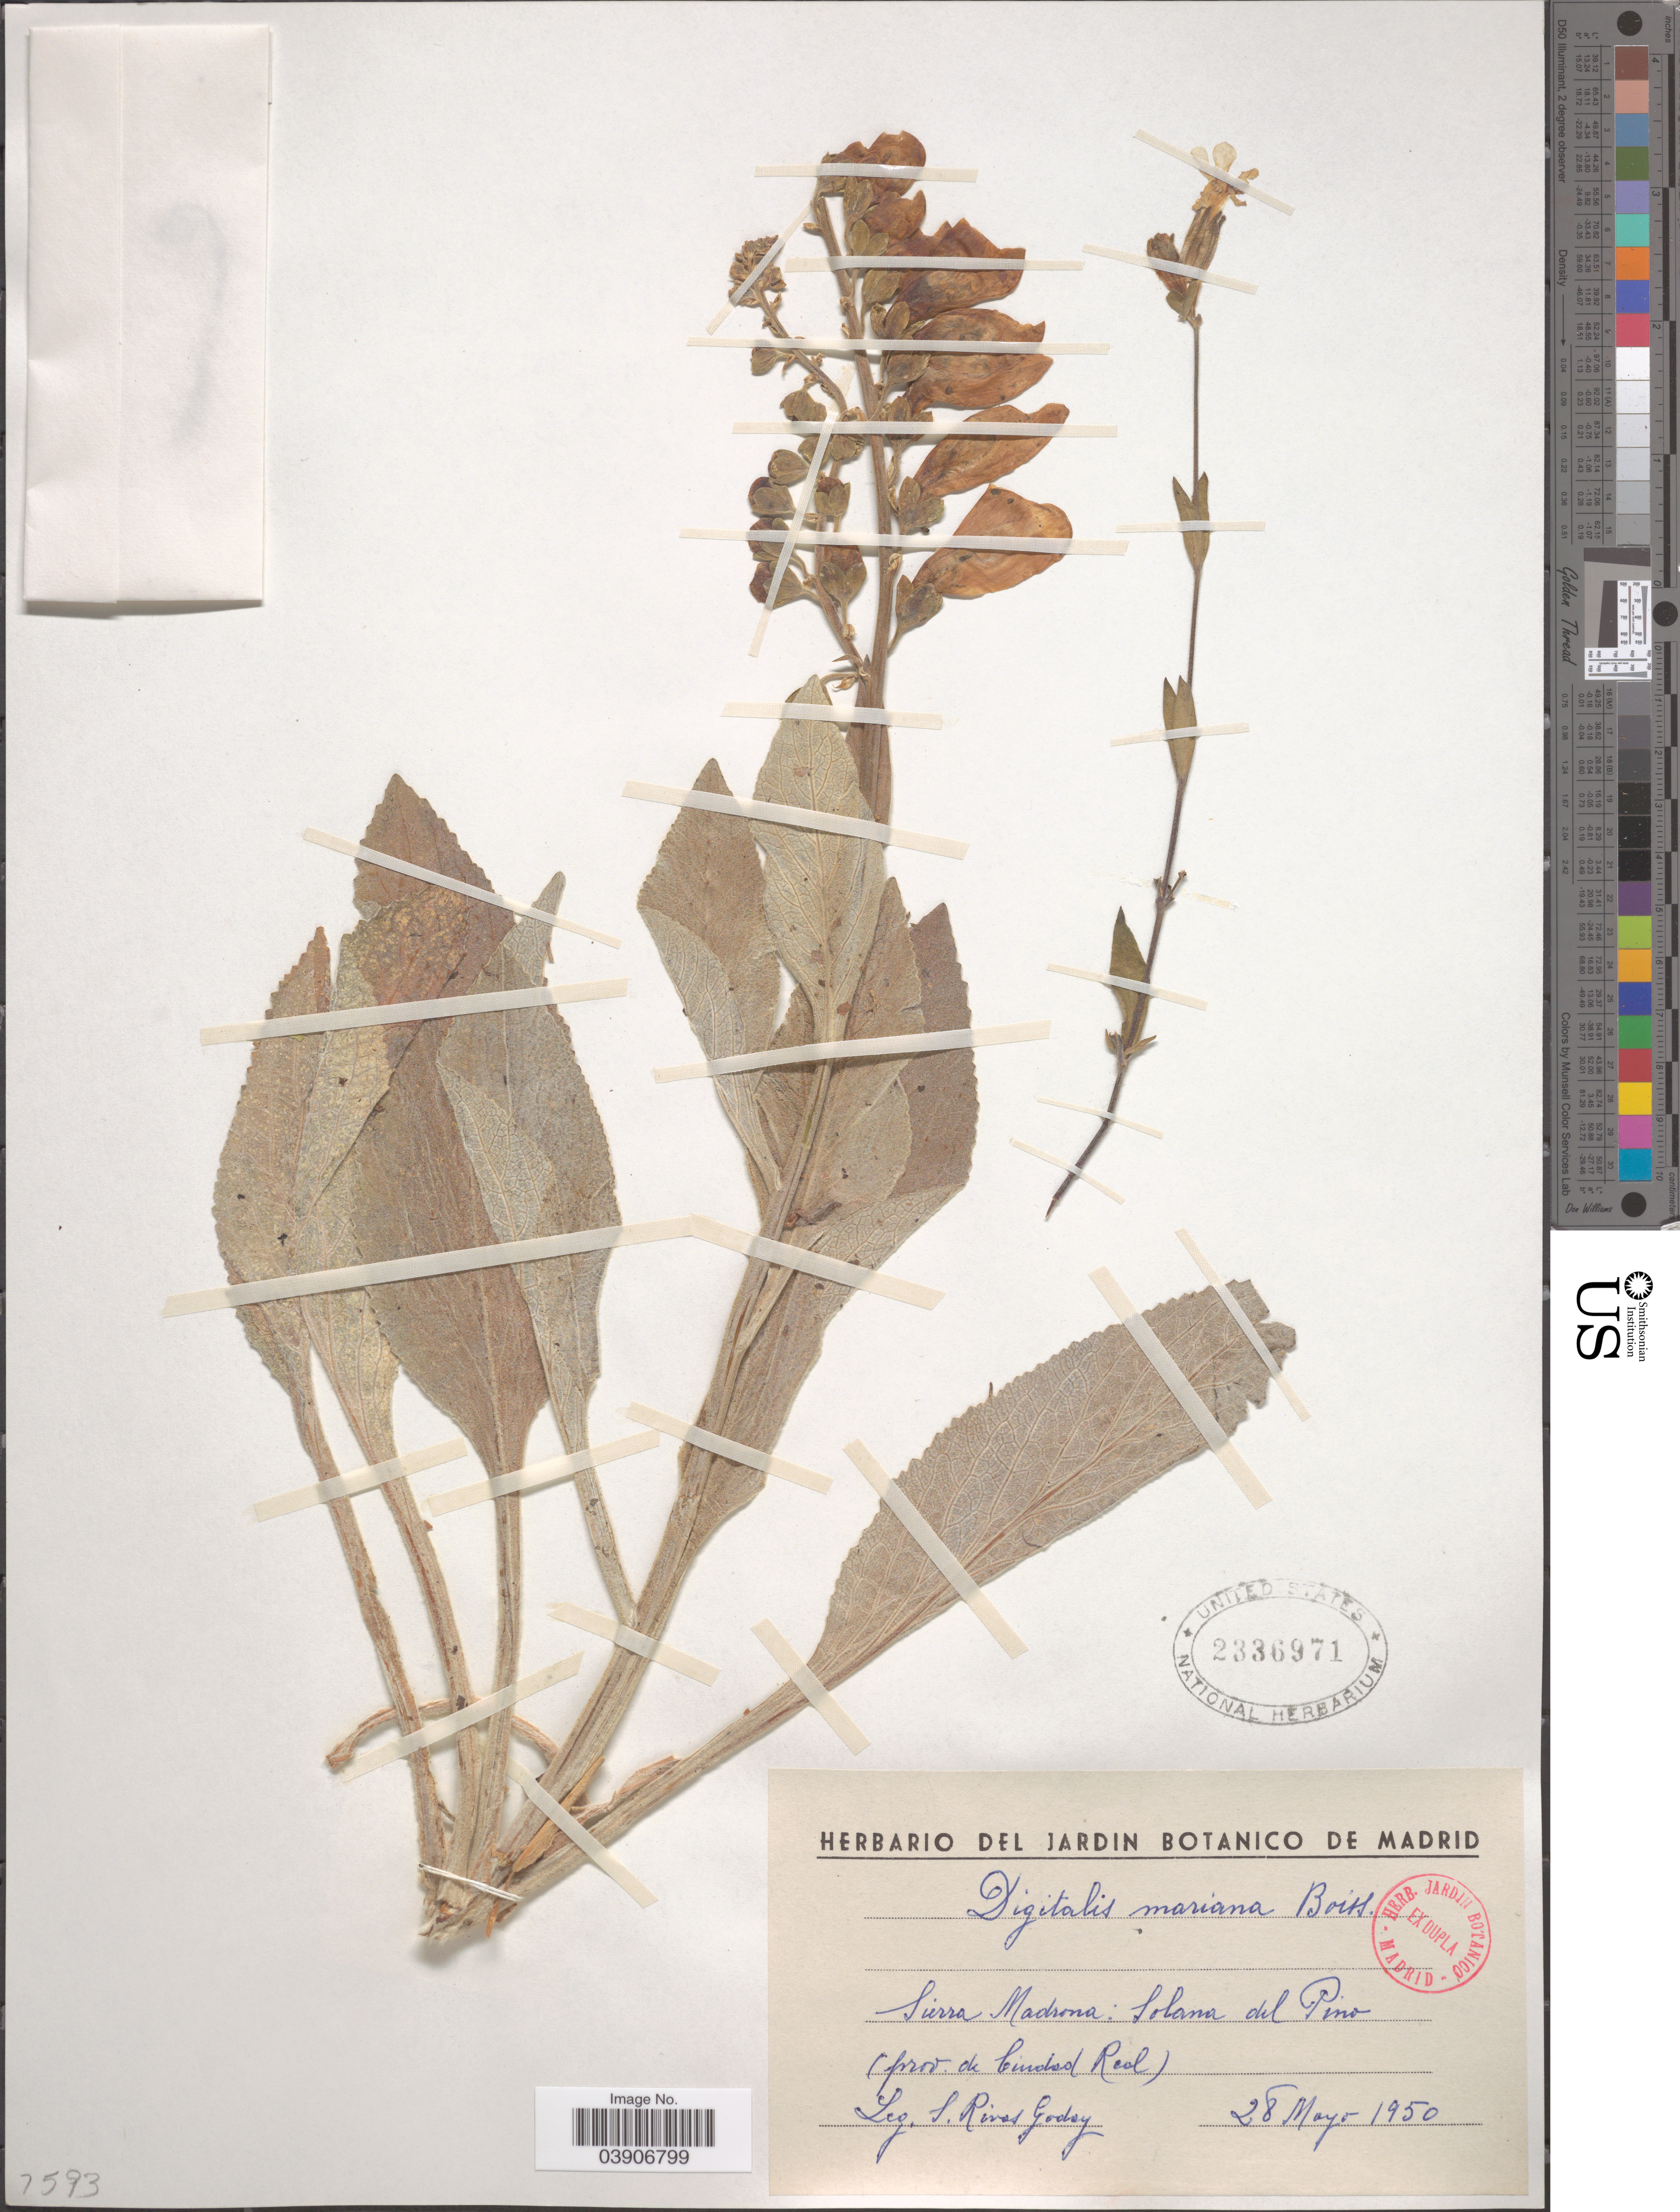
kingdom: Plantae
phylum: Tracheophyta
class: Magnoliopsida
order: Lamiales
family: Plantaginaceae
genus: Digitalis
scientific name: Digitalis mariana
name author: Boiss.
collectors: S. Goday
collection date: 1950-05-28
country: Spain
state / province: Madrid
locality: Sierra Madrona: Solana del Pino (prov. de Ciudad Real).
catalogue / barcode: US 2336971